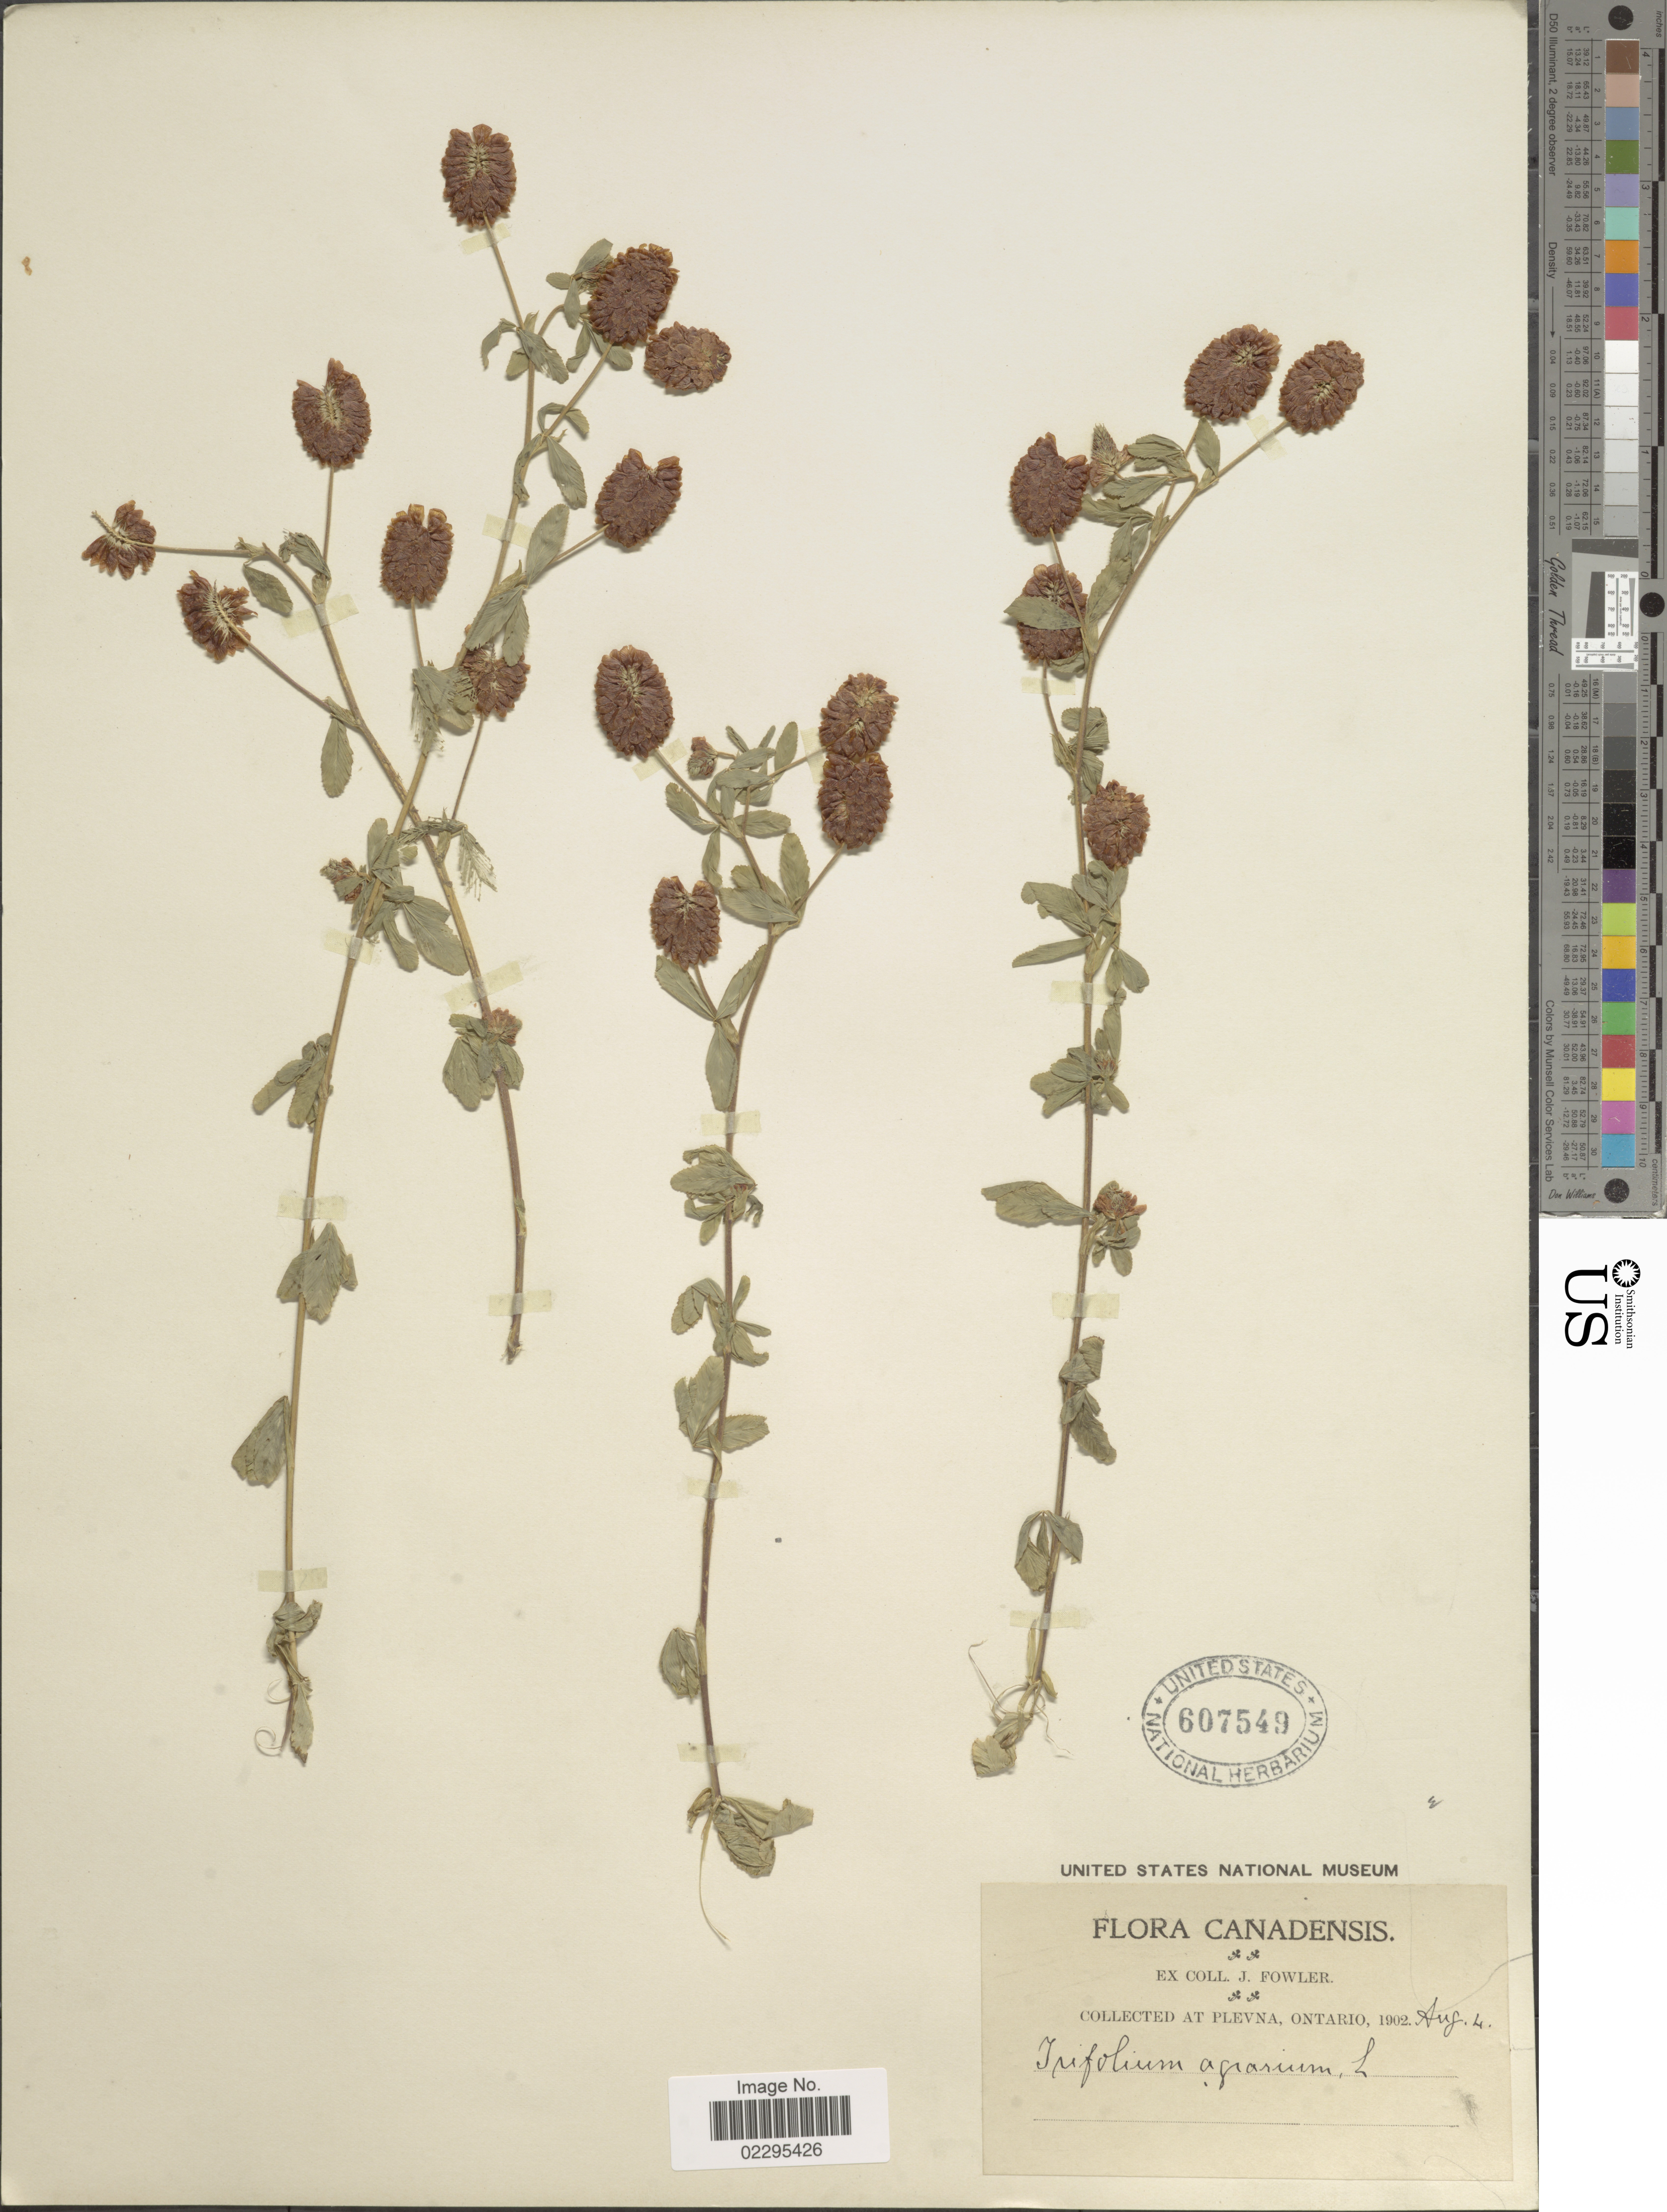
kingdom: Plantae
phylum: Tracheophyta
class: Magnoliopsida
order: Fabales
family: Fabaceae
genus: Trifolium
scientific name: Trifolium agrarium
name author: L.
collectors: ex herb. J. Fowler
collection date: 1902-08-04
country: Canada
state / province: Ontario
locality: Plevna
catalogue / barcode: US 607549